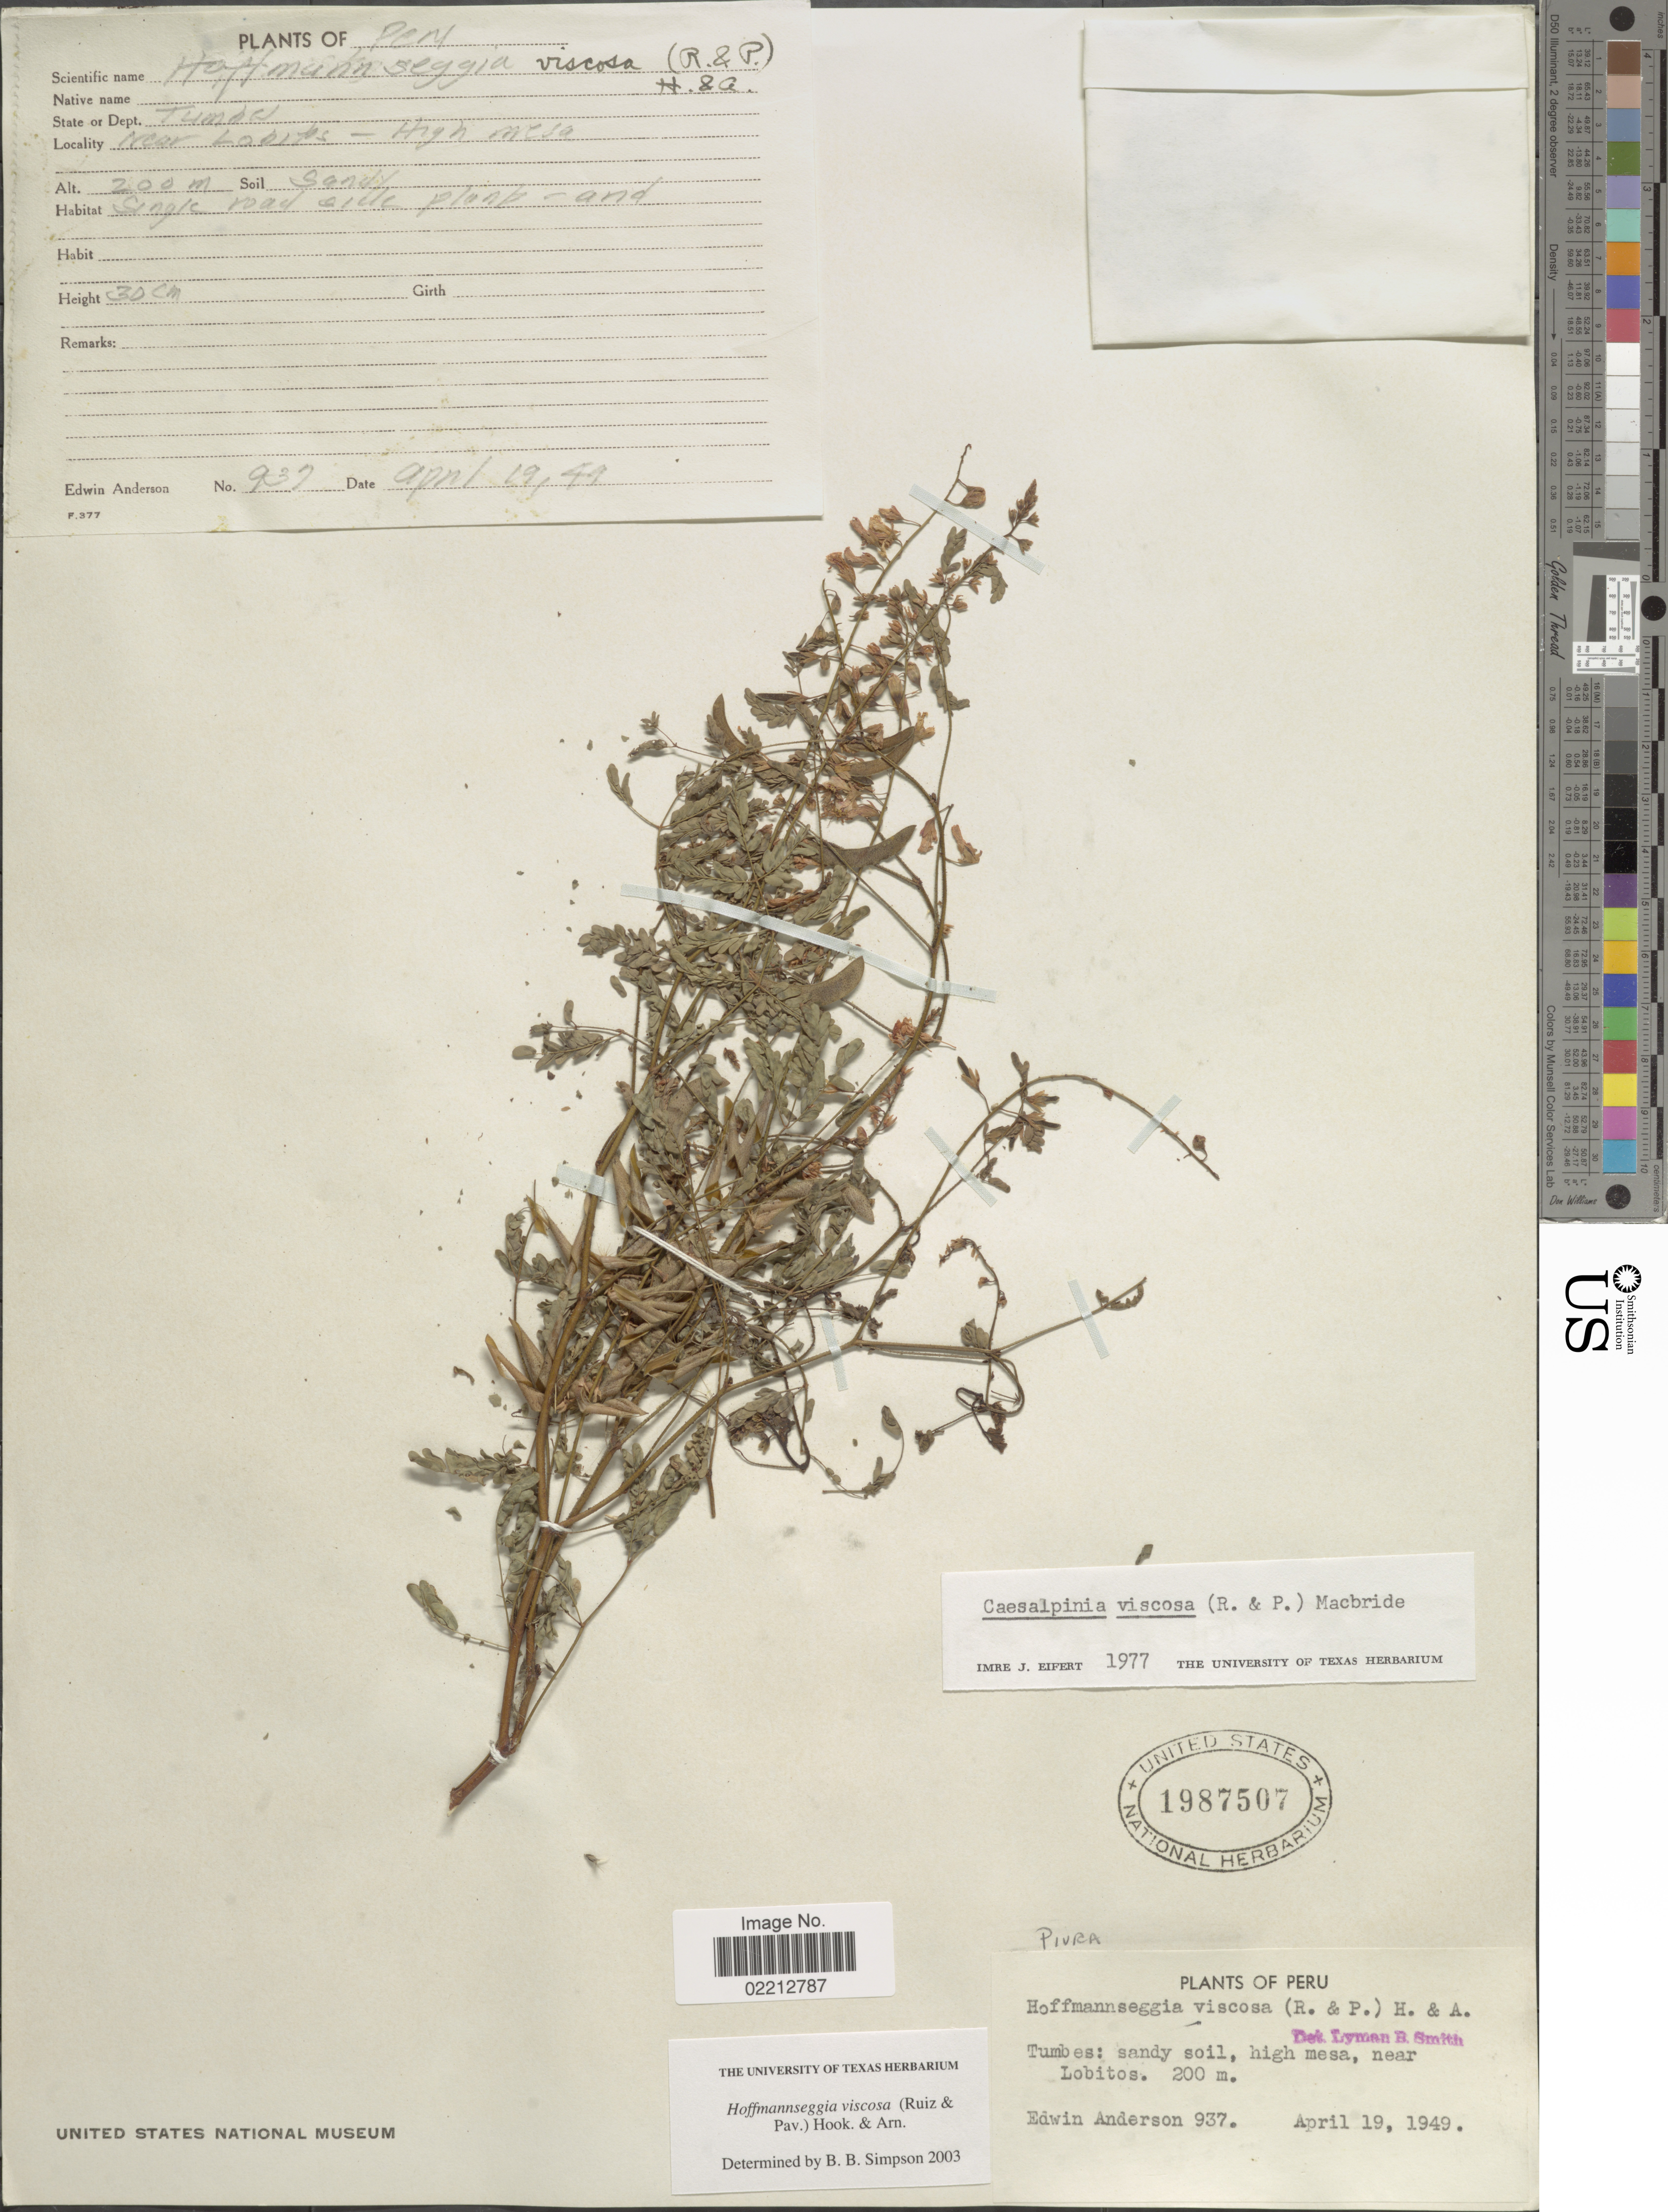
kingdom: Plantae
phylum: Tracheophyta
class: Magnoliopsida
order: Fabales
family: Fabaceae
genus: Hoffmannseggia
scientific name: Hoffmannseggia viscosa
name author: Hook. & Arn.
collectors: E. Anderson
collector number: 937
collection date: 1949-04-19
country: Peru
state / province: Tumbes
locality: Near Lobitos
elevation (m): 200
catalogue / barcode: US 1987507